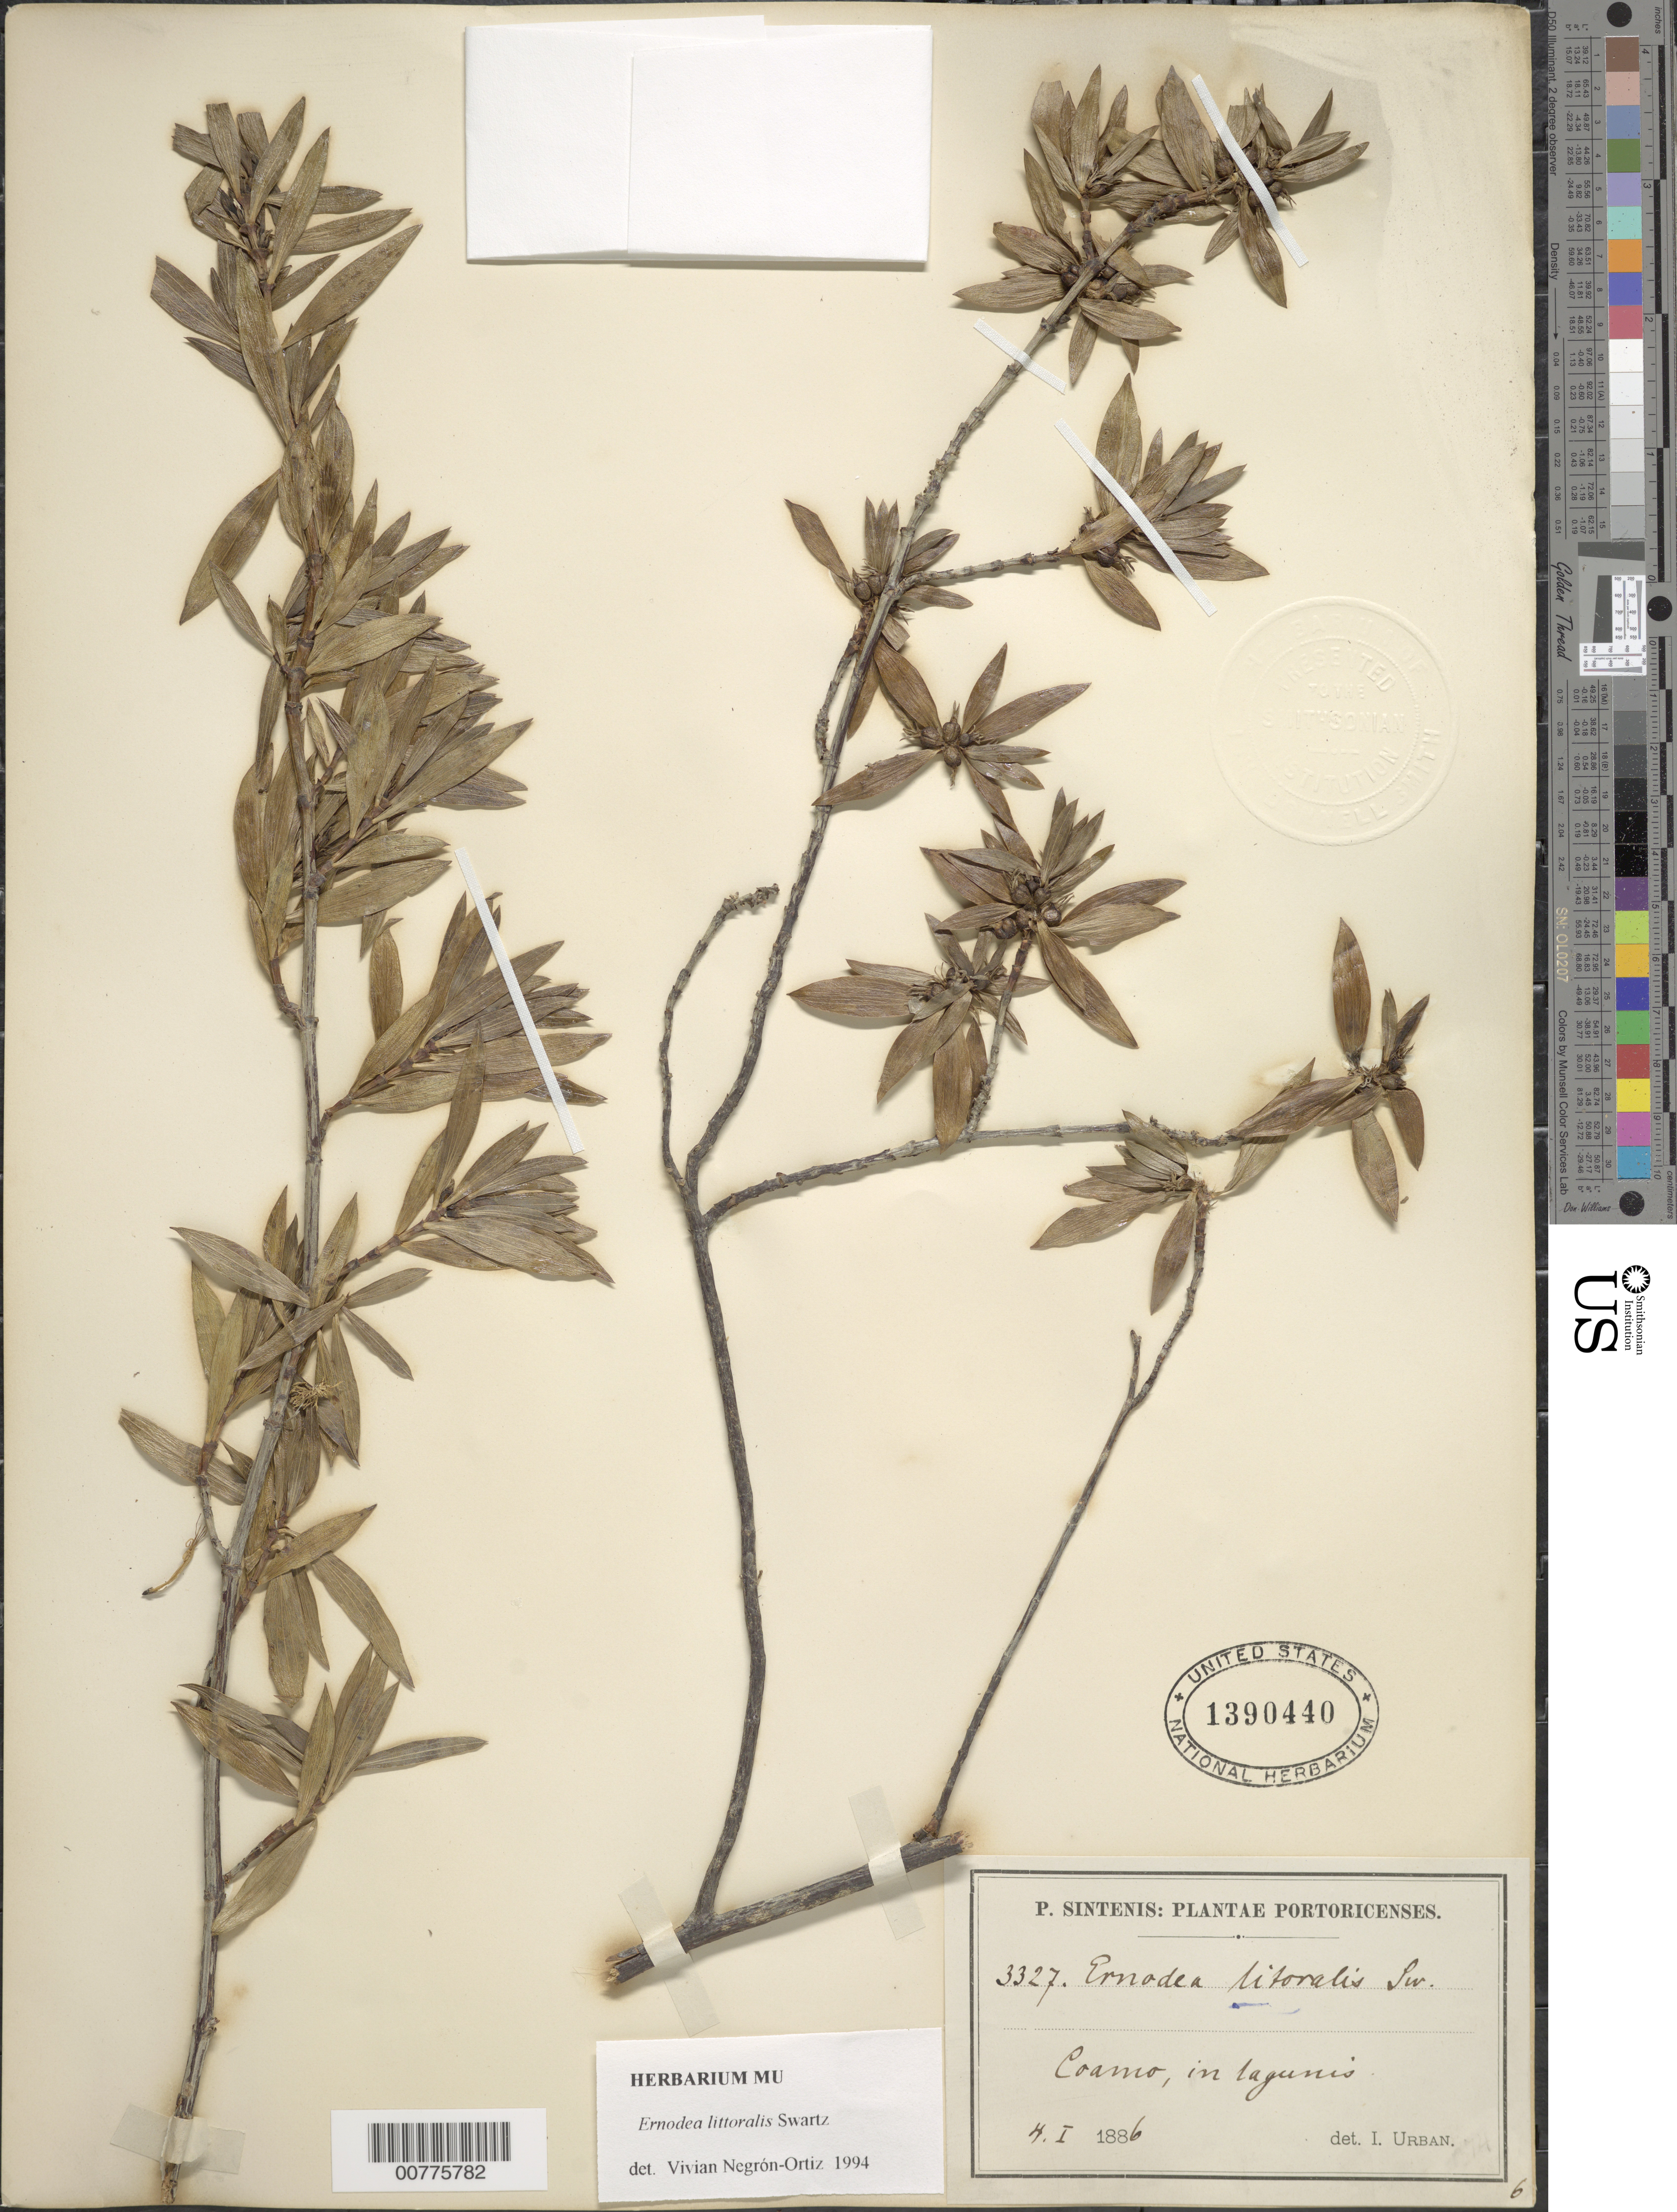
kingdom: Plantae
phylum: Tracheophyta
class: Magnoliopsida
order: Gentianales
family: Rubiaceae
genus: Ernodea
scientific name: Ernodea littoralis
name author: Sw.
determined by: Negrón-Ortiz, V.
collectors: P. Sintenis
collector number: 3327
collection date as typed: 04 Jan 1886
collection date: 1886-01-04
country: Puerto Rico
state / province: Coamo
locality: Coamo, in lagunis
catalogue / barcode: US 1390440